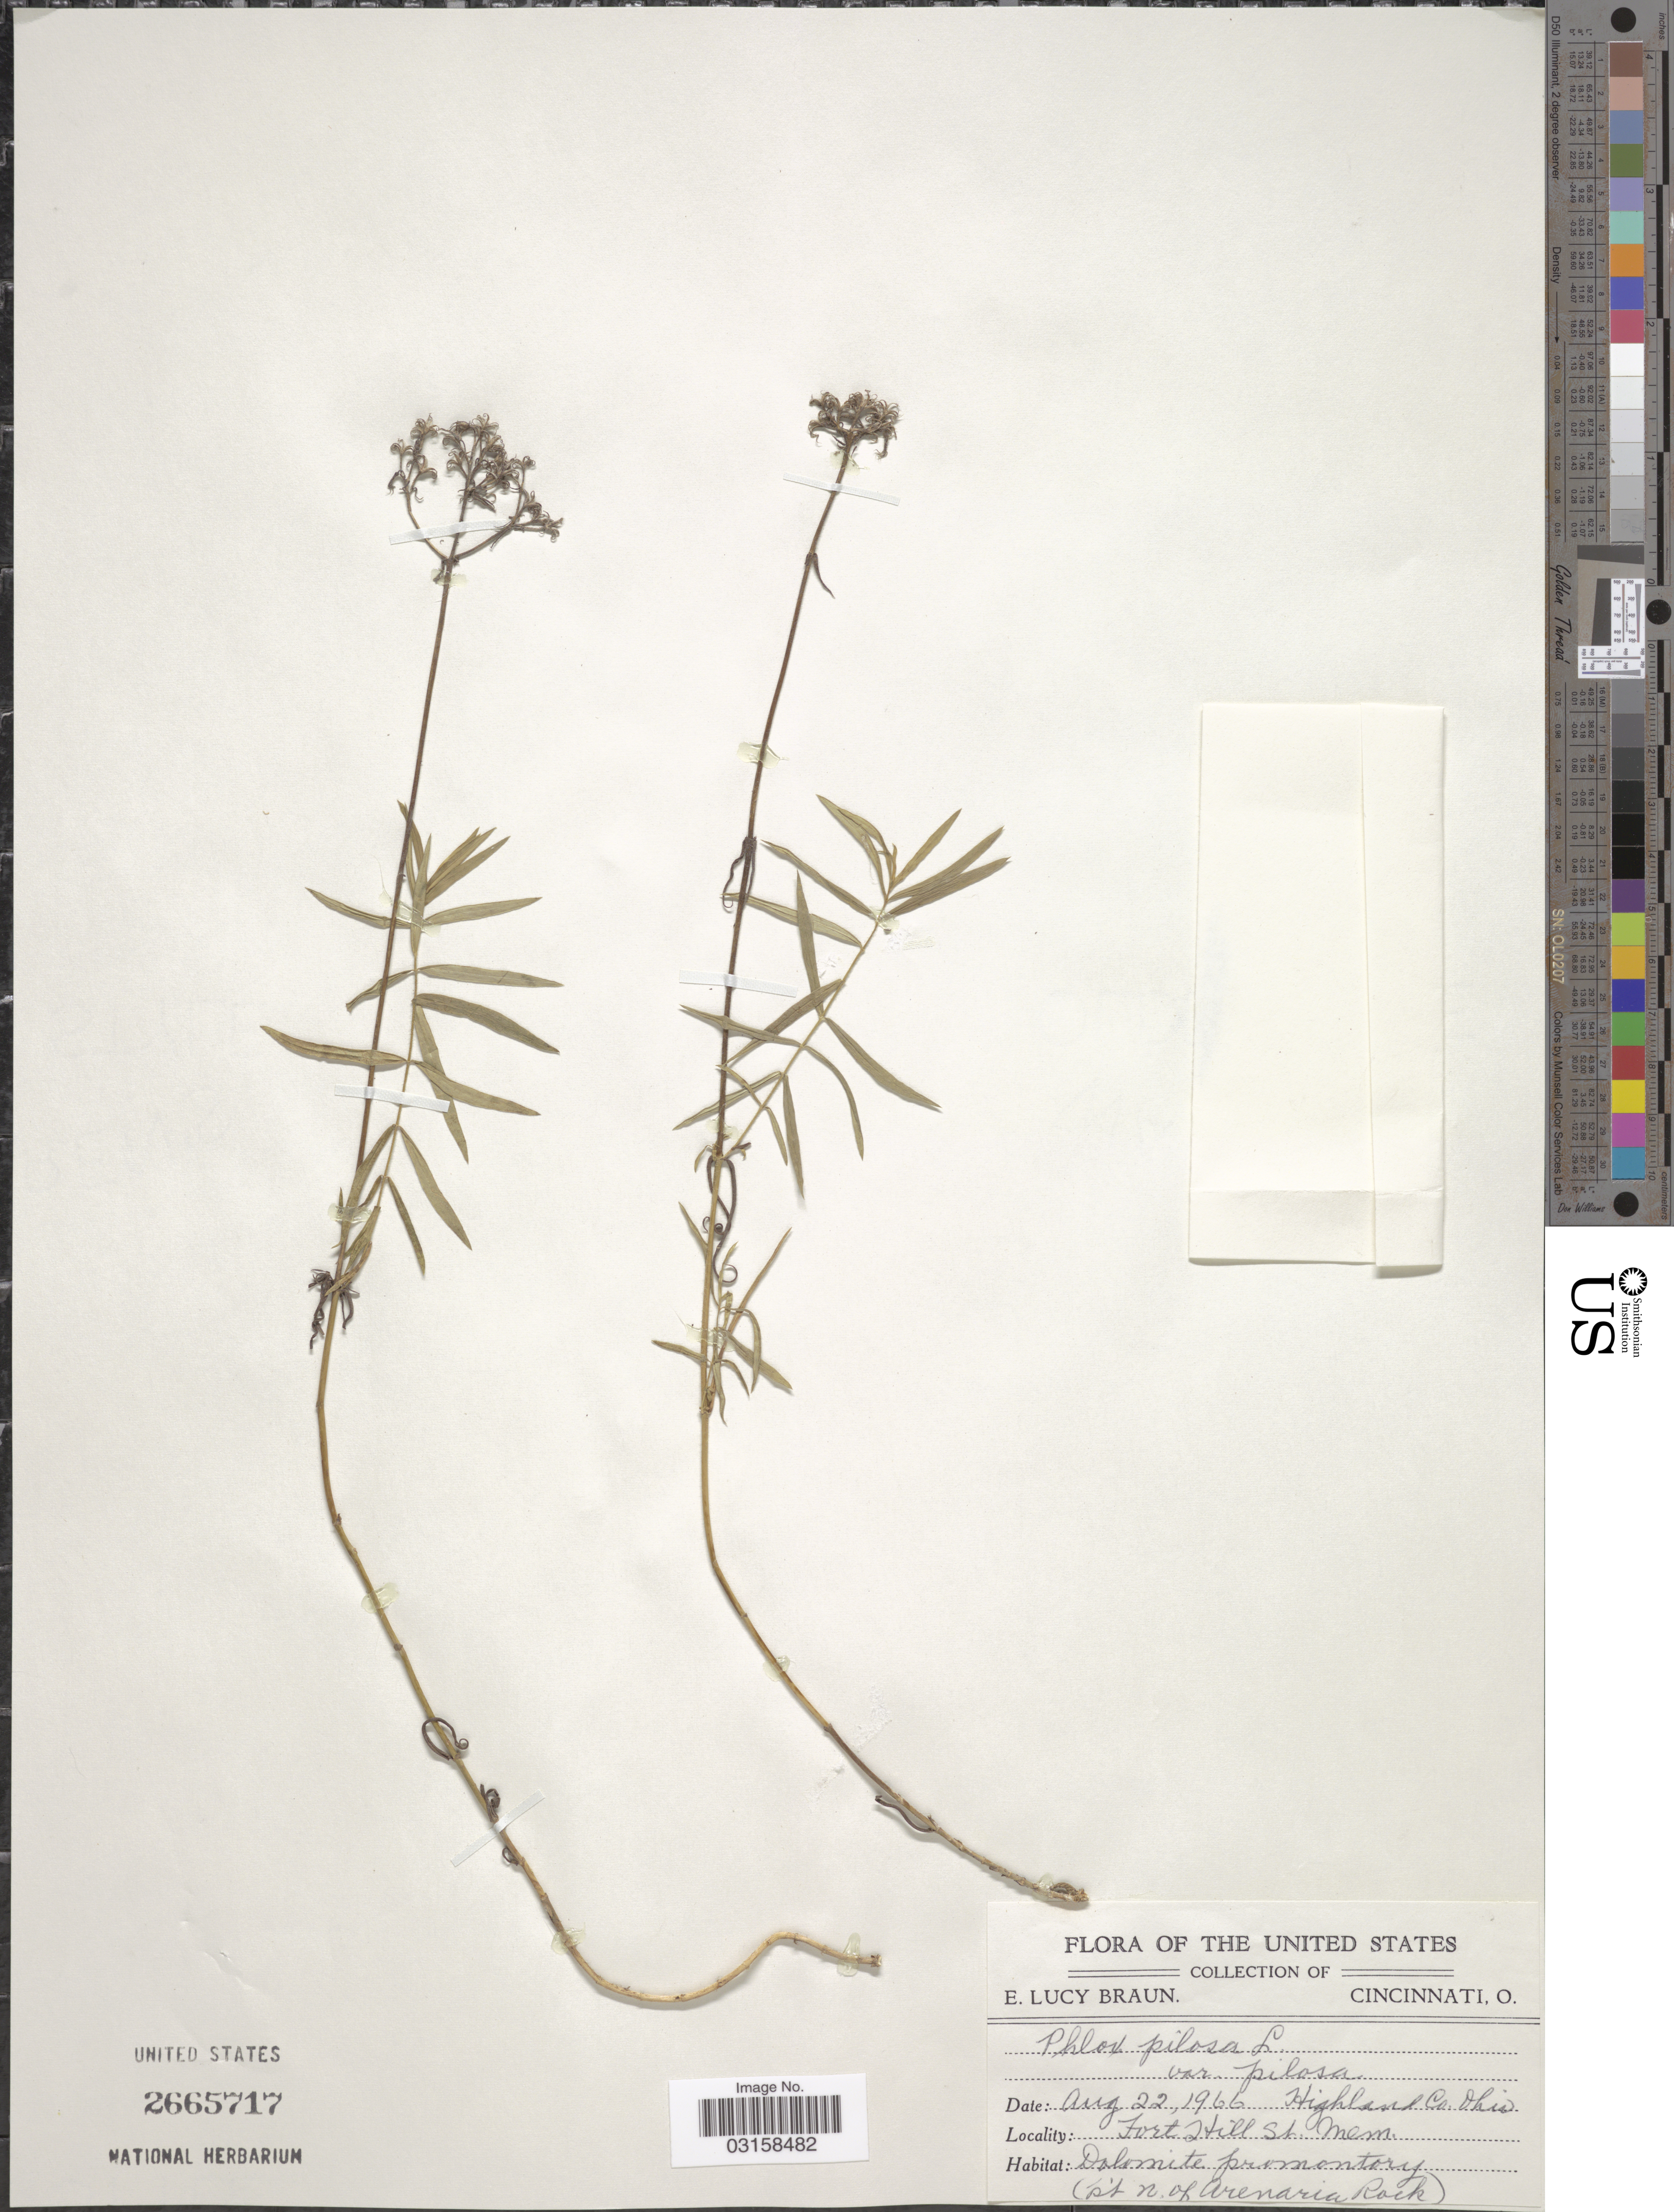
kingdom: Plantae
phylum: Tracheophyta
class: Magnoliopsida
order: Ericales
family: Polemoniaceae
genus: Phlox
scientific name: Phlox pilosa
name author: L.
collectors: E. L. Braun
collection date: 1966-08-22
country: United States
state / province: Ohio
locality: Highland Co. Fort Hill St. Mem.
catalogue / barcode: US 2665717